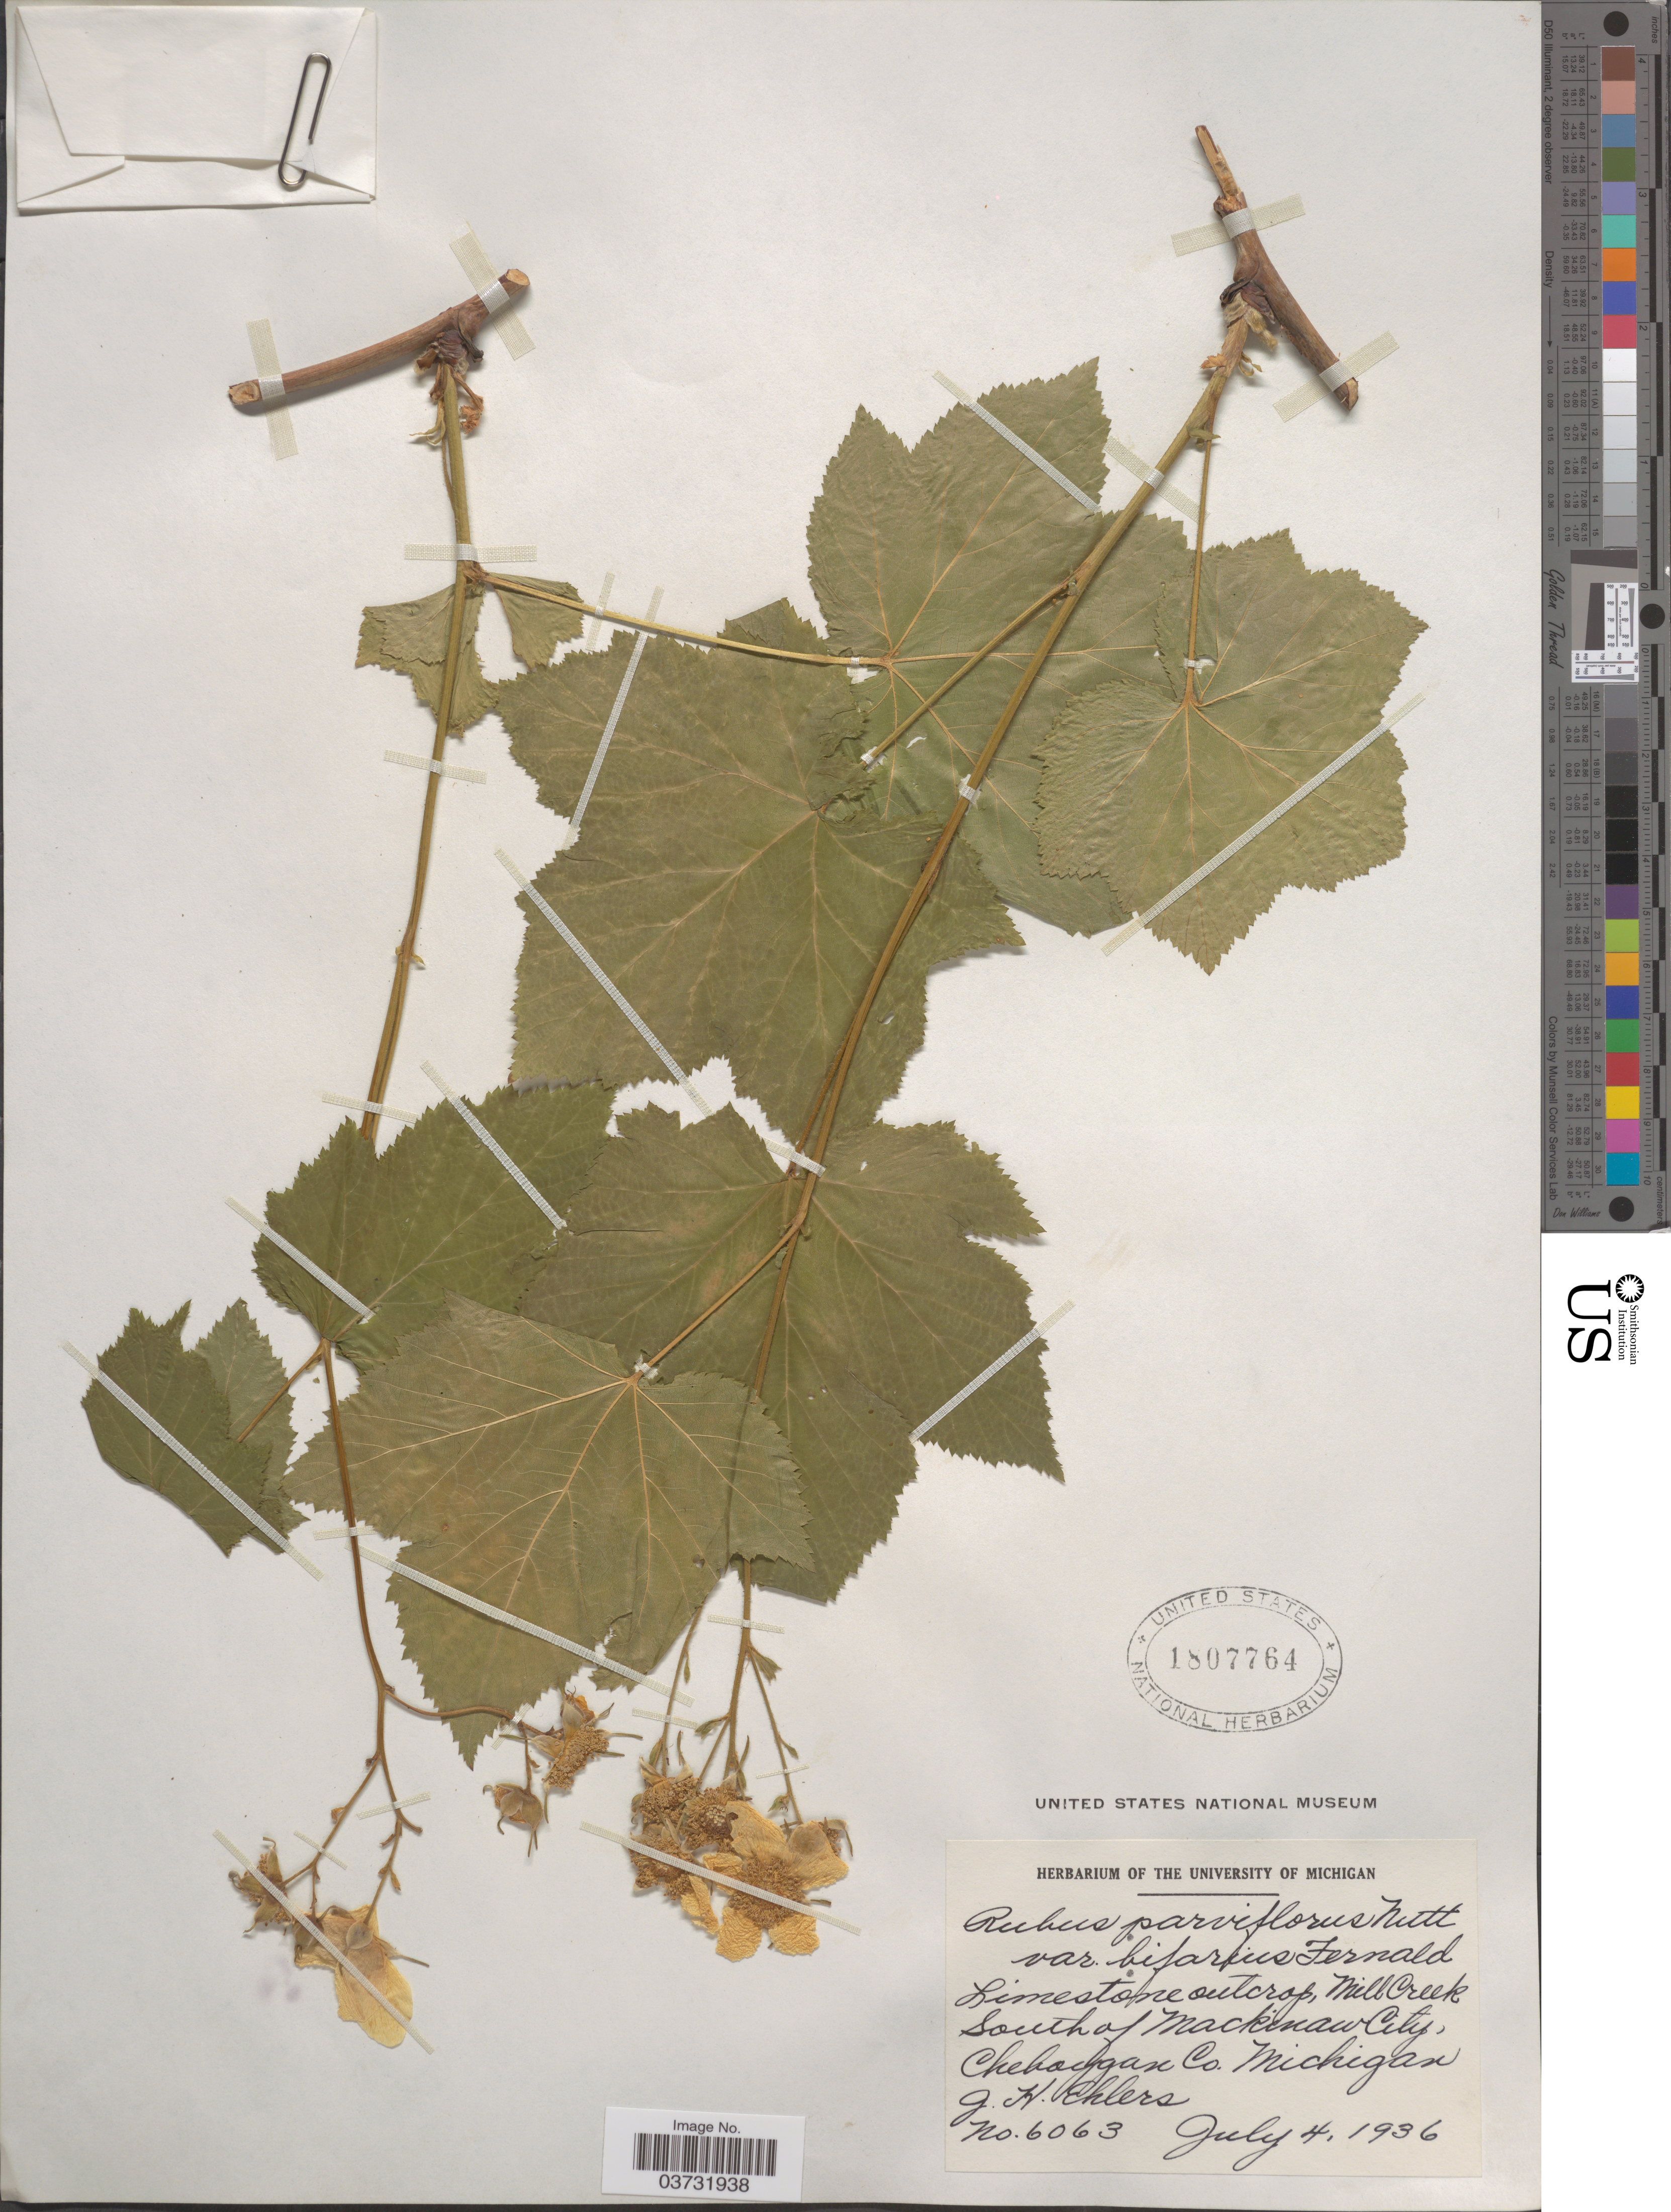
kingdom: Plantae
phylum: Tracheophyta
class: Magnoliopsida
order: Rosales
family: Rosaceae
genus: Rubus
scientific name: Rubus parviflorus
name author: Nutt.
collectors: J. H. Ehlers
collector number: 6063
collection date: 1936-07-04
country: United States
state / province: Michigan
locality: Limestone outcrop, Mill Creek South of Mackinaw City, Cheboygan Co.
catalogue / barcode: US 1807764